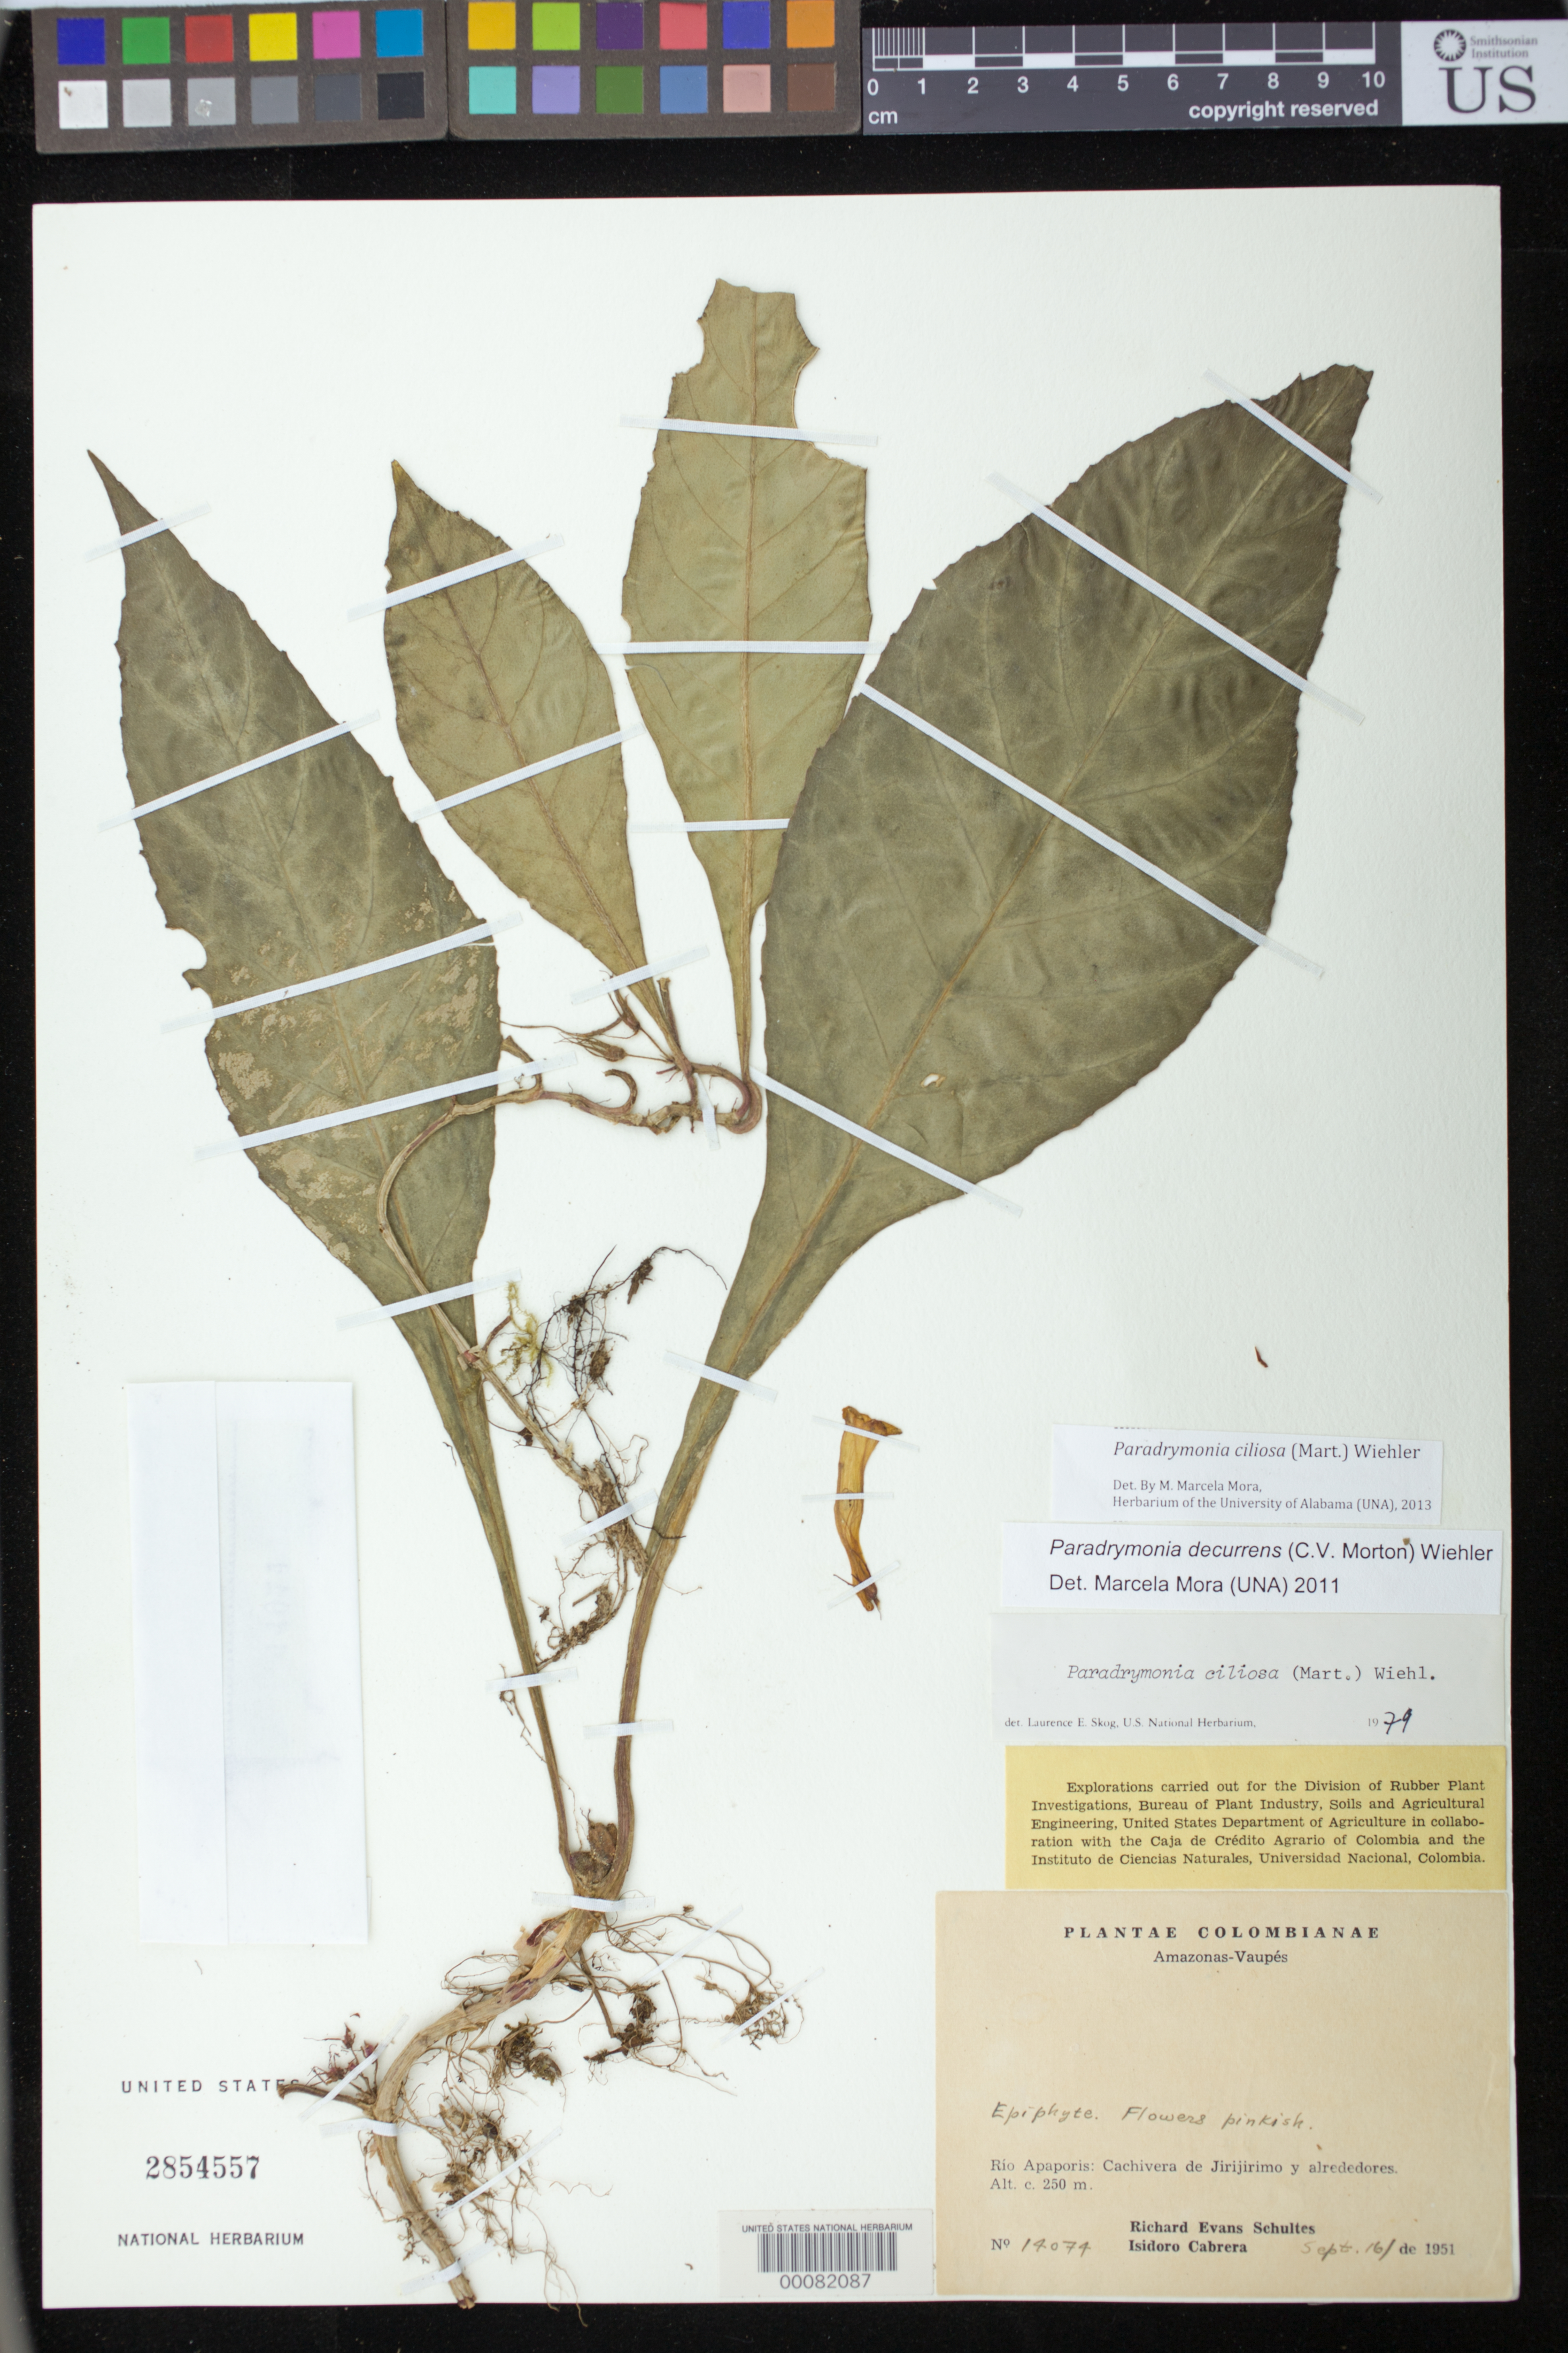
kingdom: Plantae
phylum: Tracheophyta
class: Magnoliopsida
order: Lamiales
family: Gesneriaceae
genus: Paradrymonia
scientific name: Paradrymonia ciliosa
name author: (Mart.) Wiehler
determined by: Mora, M. Marcela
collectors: R. E. Schultes & I. Cabrera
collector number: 14074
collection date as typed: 16 Sep 1951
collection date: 1951-09-16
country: Colombia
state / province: Amazônas / Vaupés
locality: Rio Apaporis, Cachivera of Jirijirimo and environs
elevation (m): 250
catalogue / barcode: US 2854557